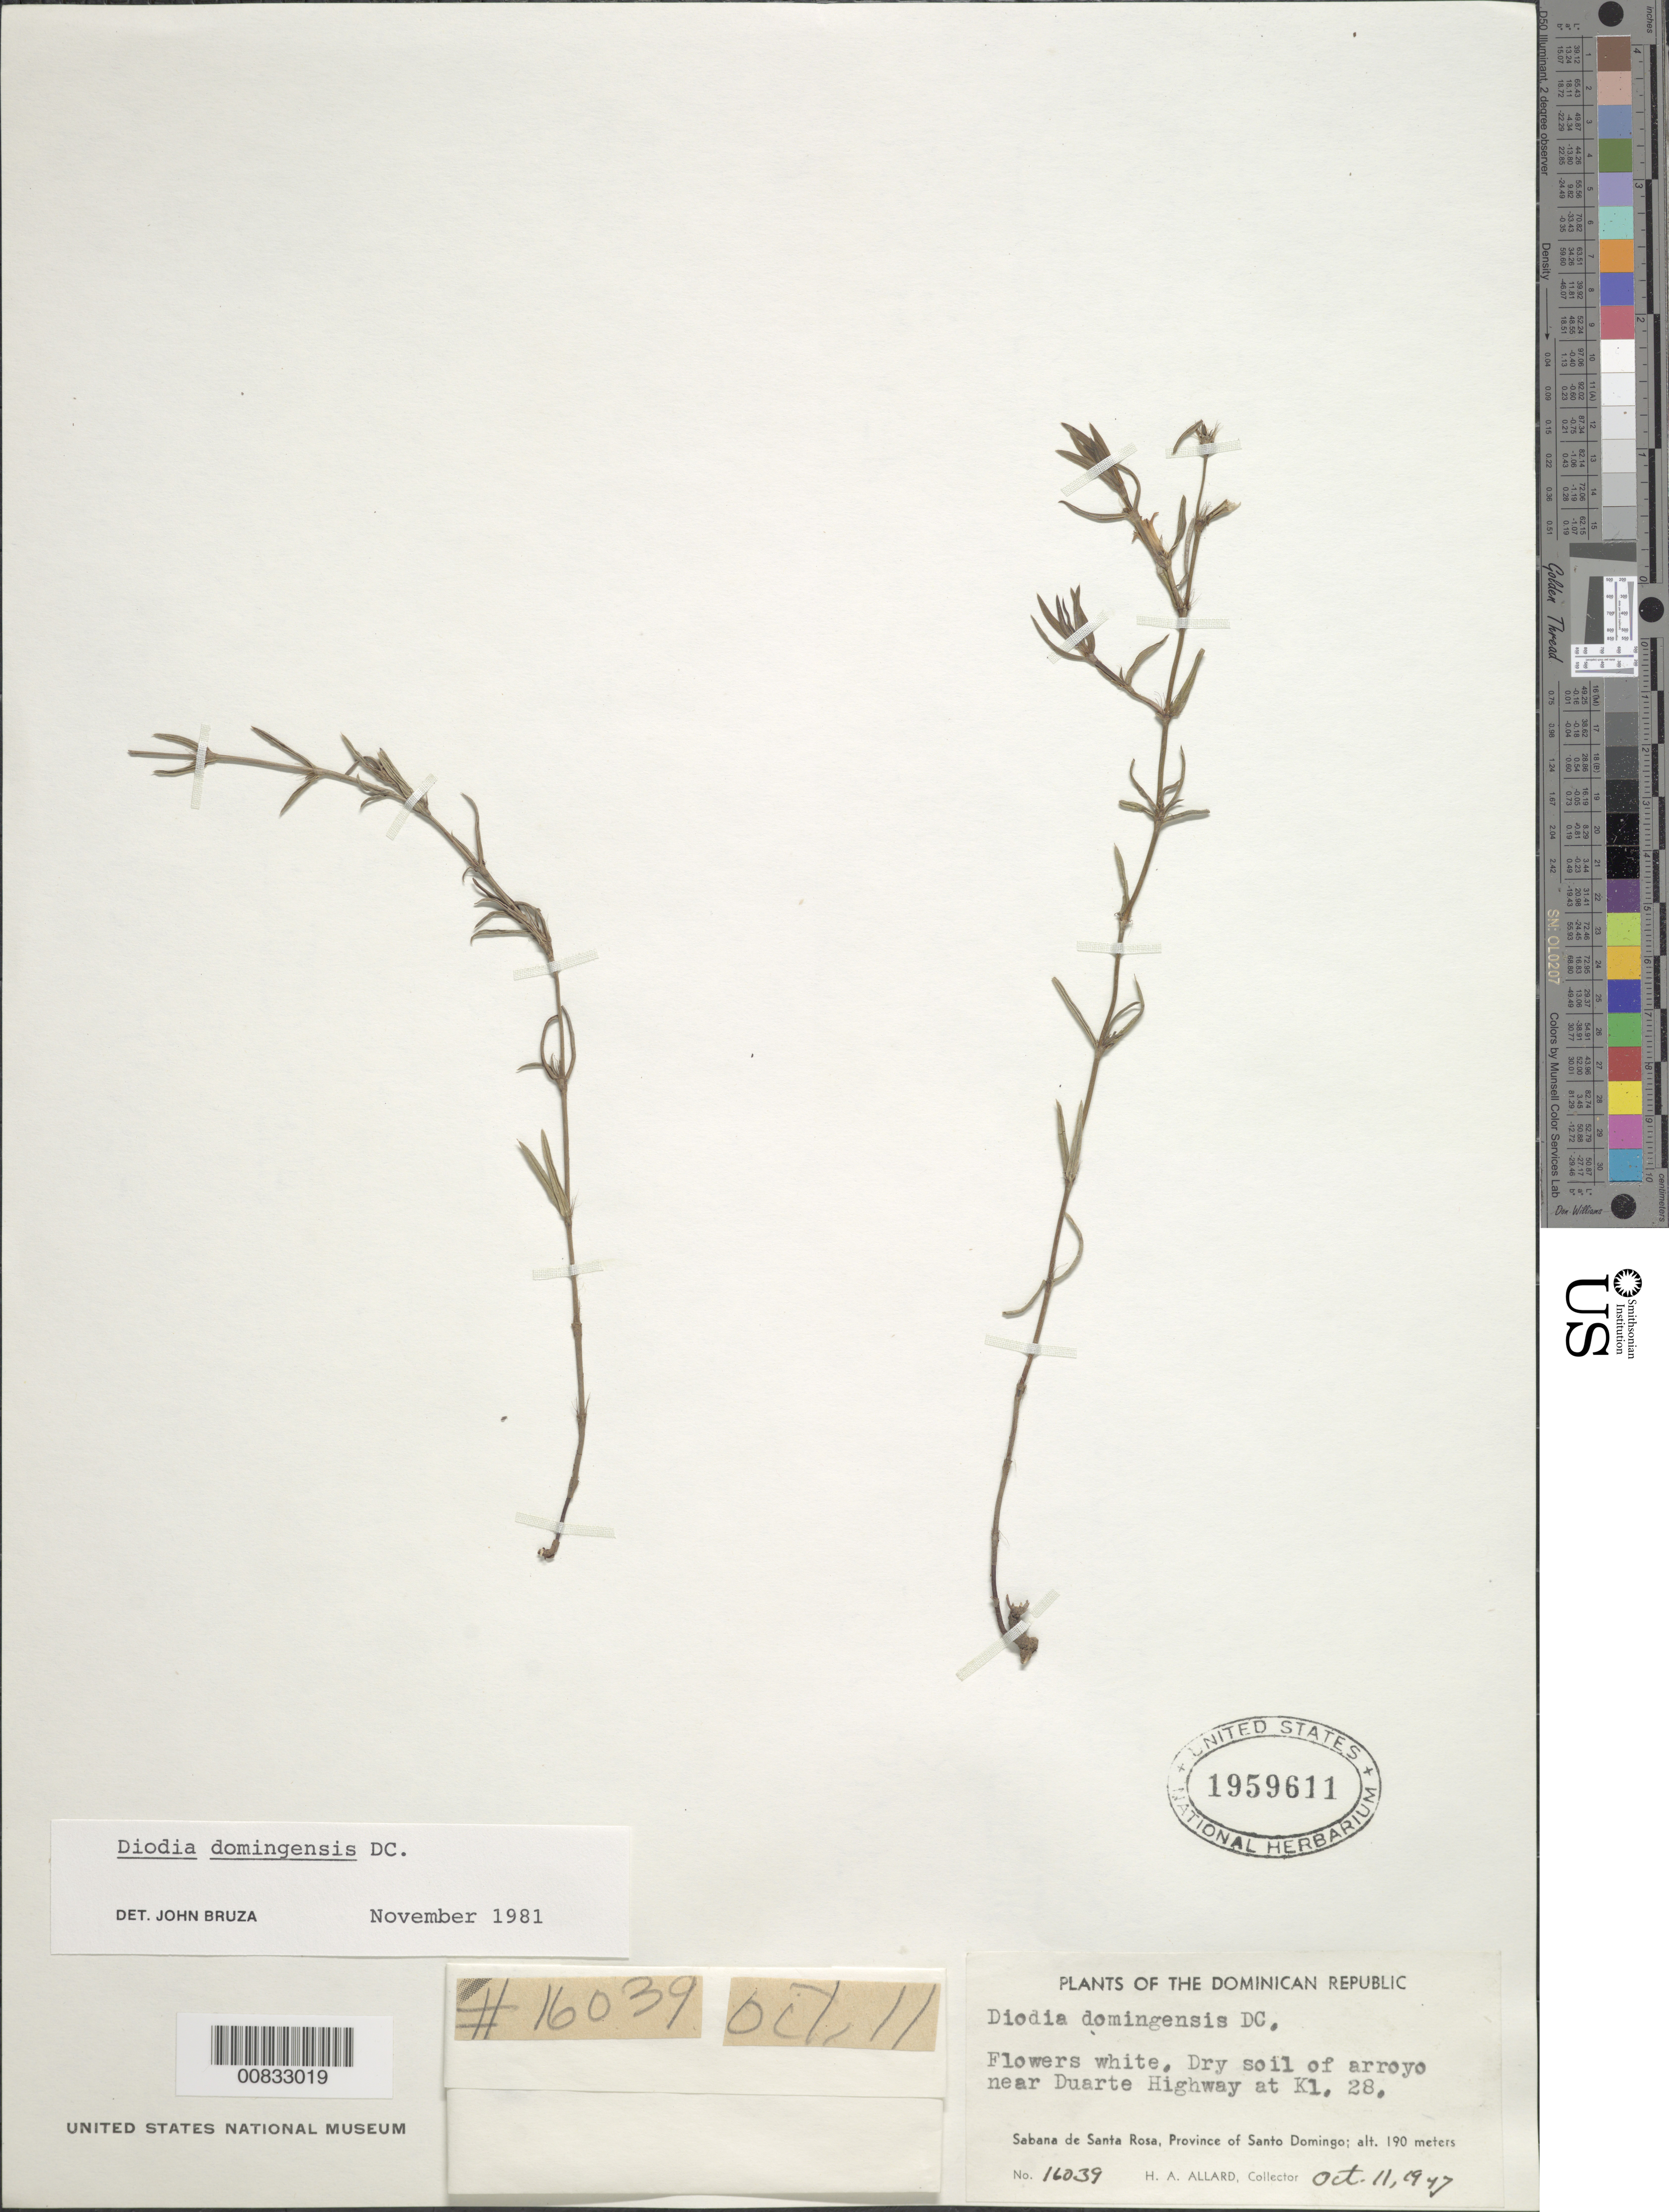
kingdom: Plantae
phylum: Tracheophyta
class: Magnoliopsida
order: Gentianales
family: Rubiaceae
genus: Diodia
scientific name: Diodia domingensis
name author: DC.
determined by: Bruza, J.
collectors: H. A. Allard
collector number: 16039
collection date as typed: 11 Oct 1947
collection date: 1947-10-11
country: Dominican Republic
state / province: Distrito Nacional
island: Hispaniola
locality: Sabana de Santa Rosa, near Duarte Highway at Kl. 28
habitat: Dry soil of arroyo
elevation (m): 190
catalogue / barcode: US 1959611